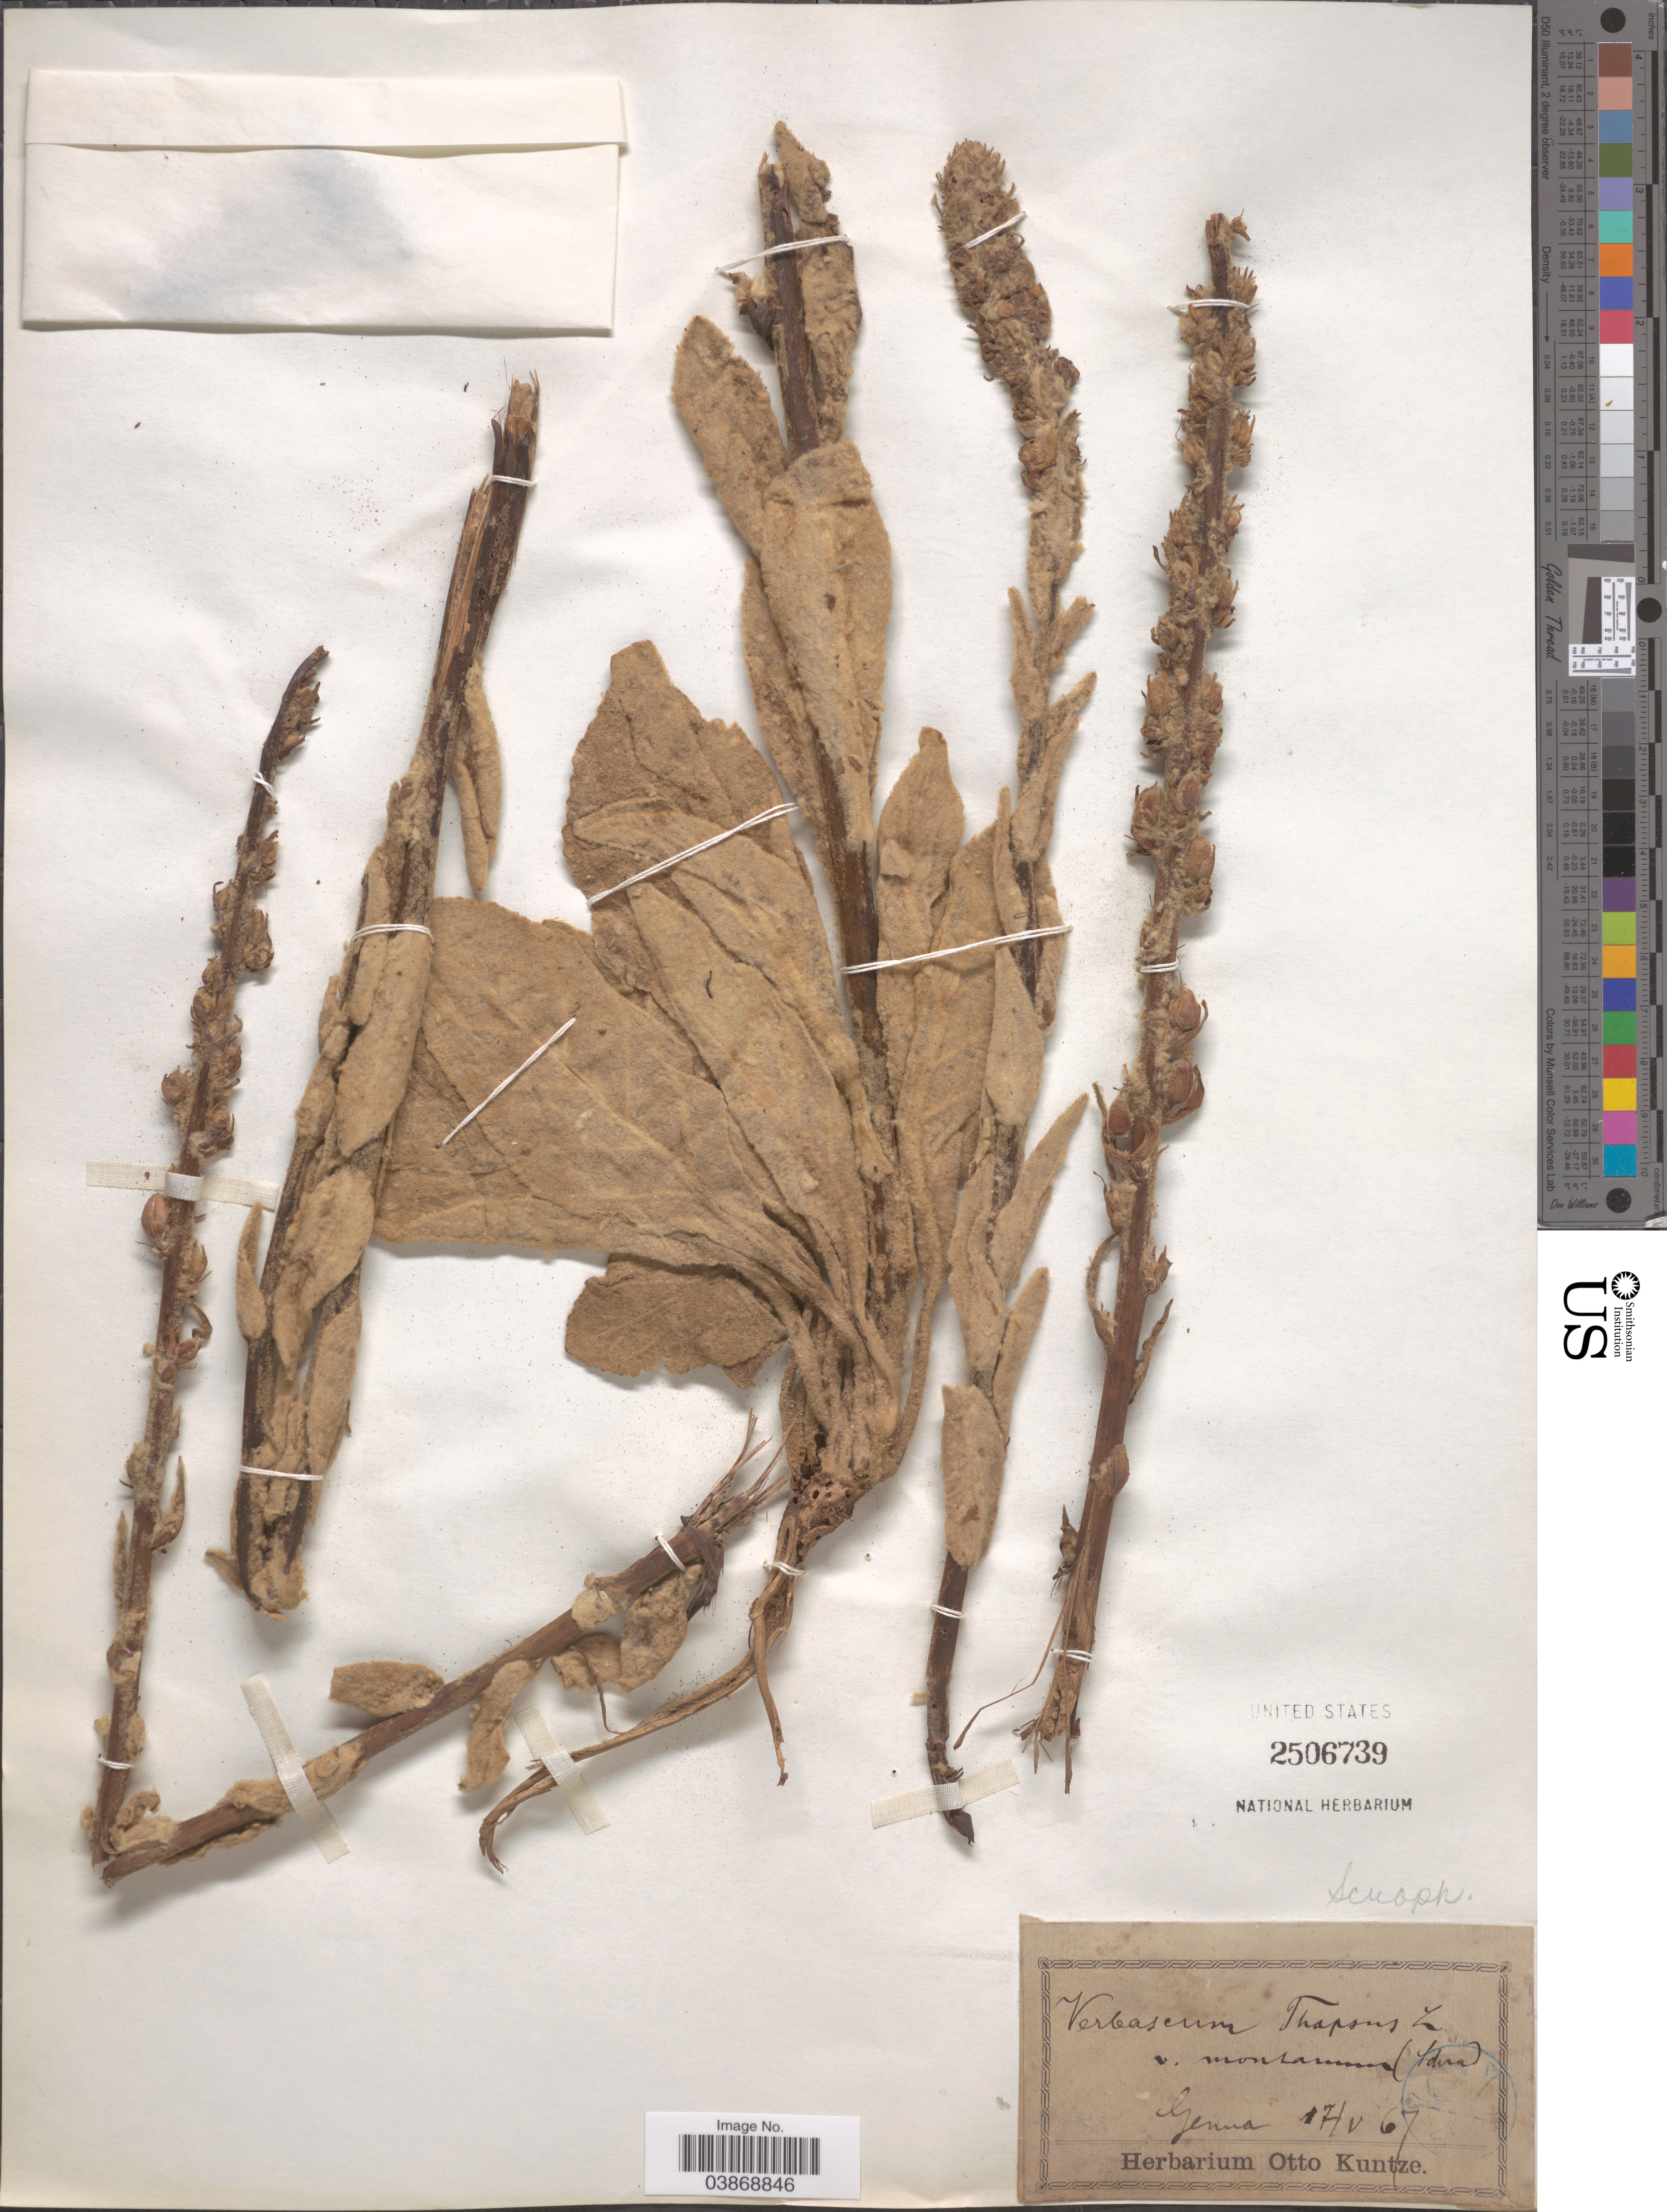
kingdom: Plantae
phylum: Tracheophyta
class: Magnoliopsida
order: Lamiales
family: Scrophulariaceae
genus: Verbascum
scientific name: Verbascum thapsus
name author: L.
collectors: ex herb. Otto Kuntze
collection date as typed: Transcribed d/m/y: 17/5/67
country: Italy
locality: Genua.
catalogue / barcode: US 2506739